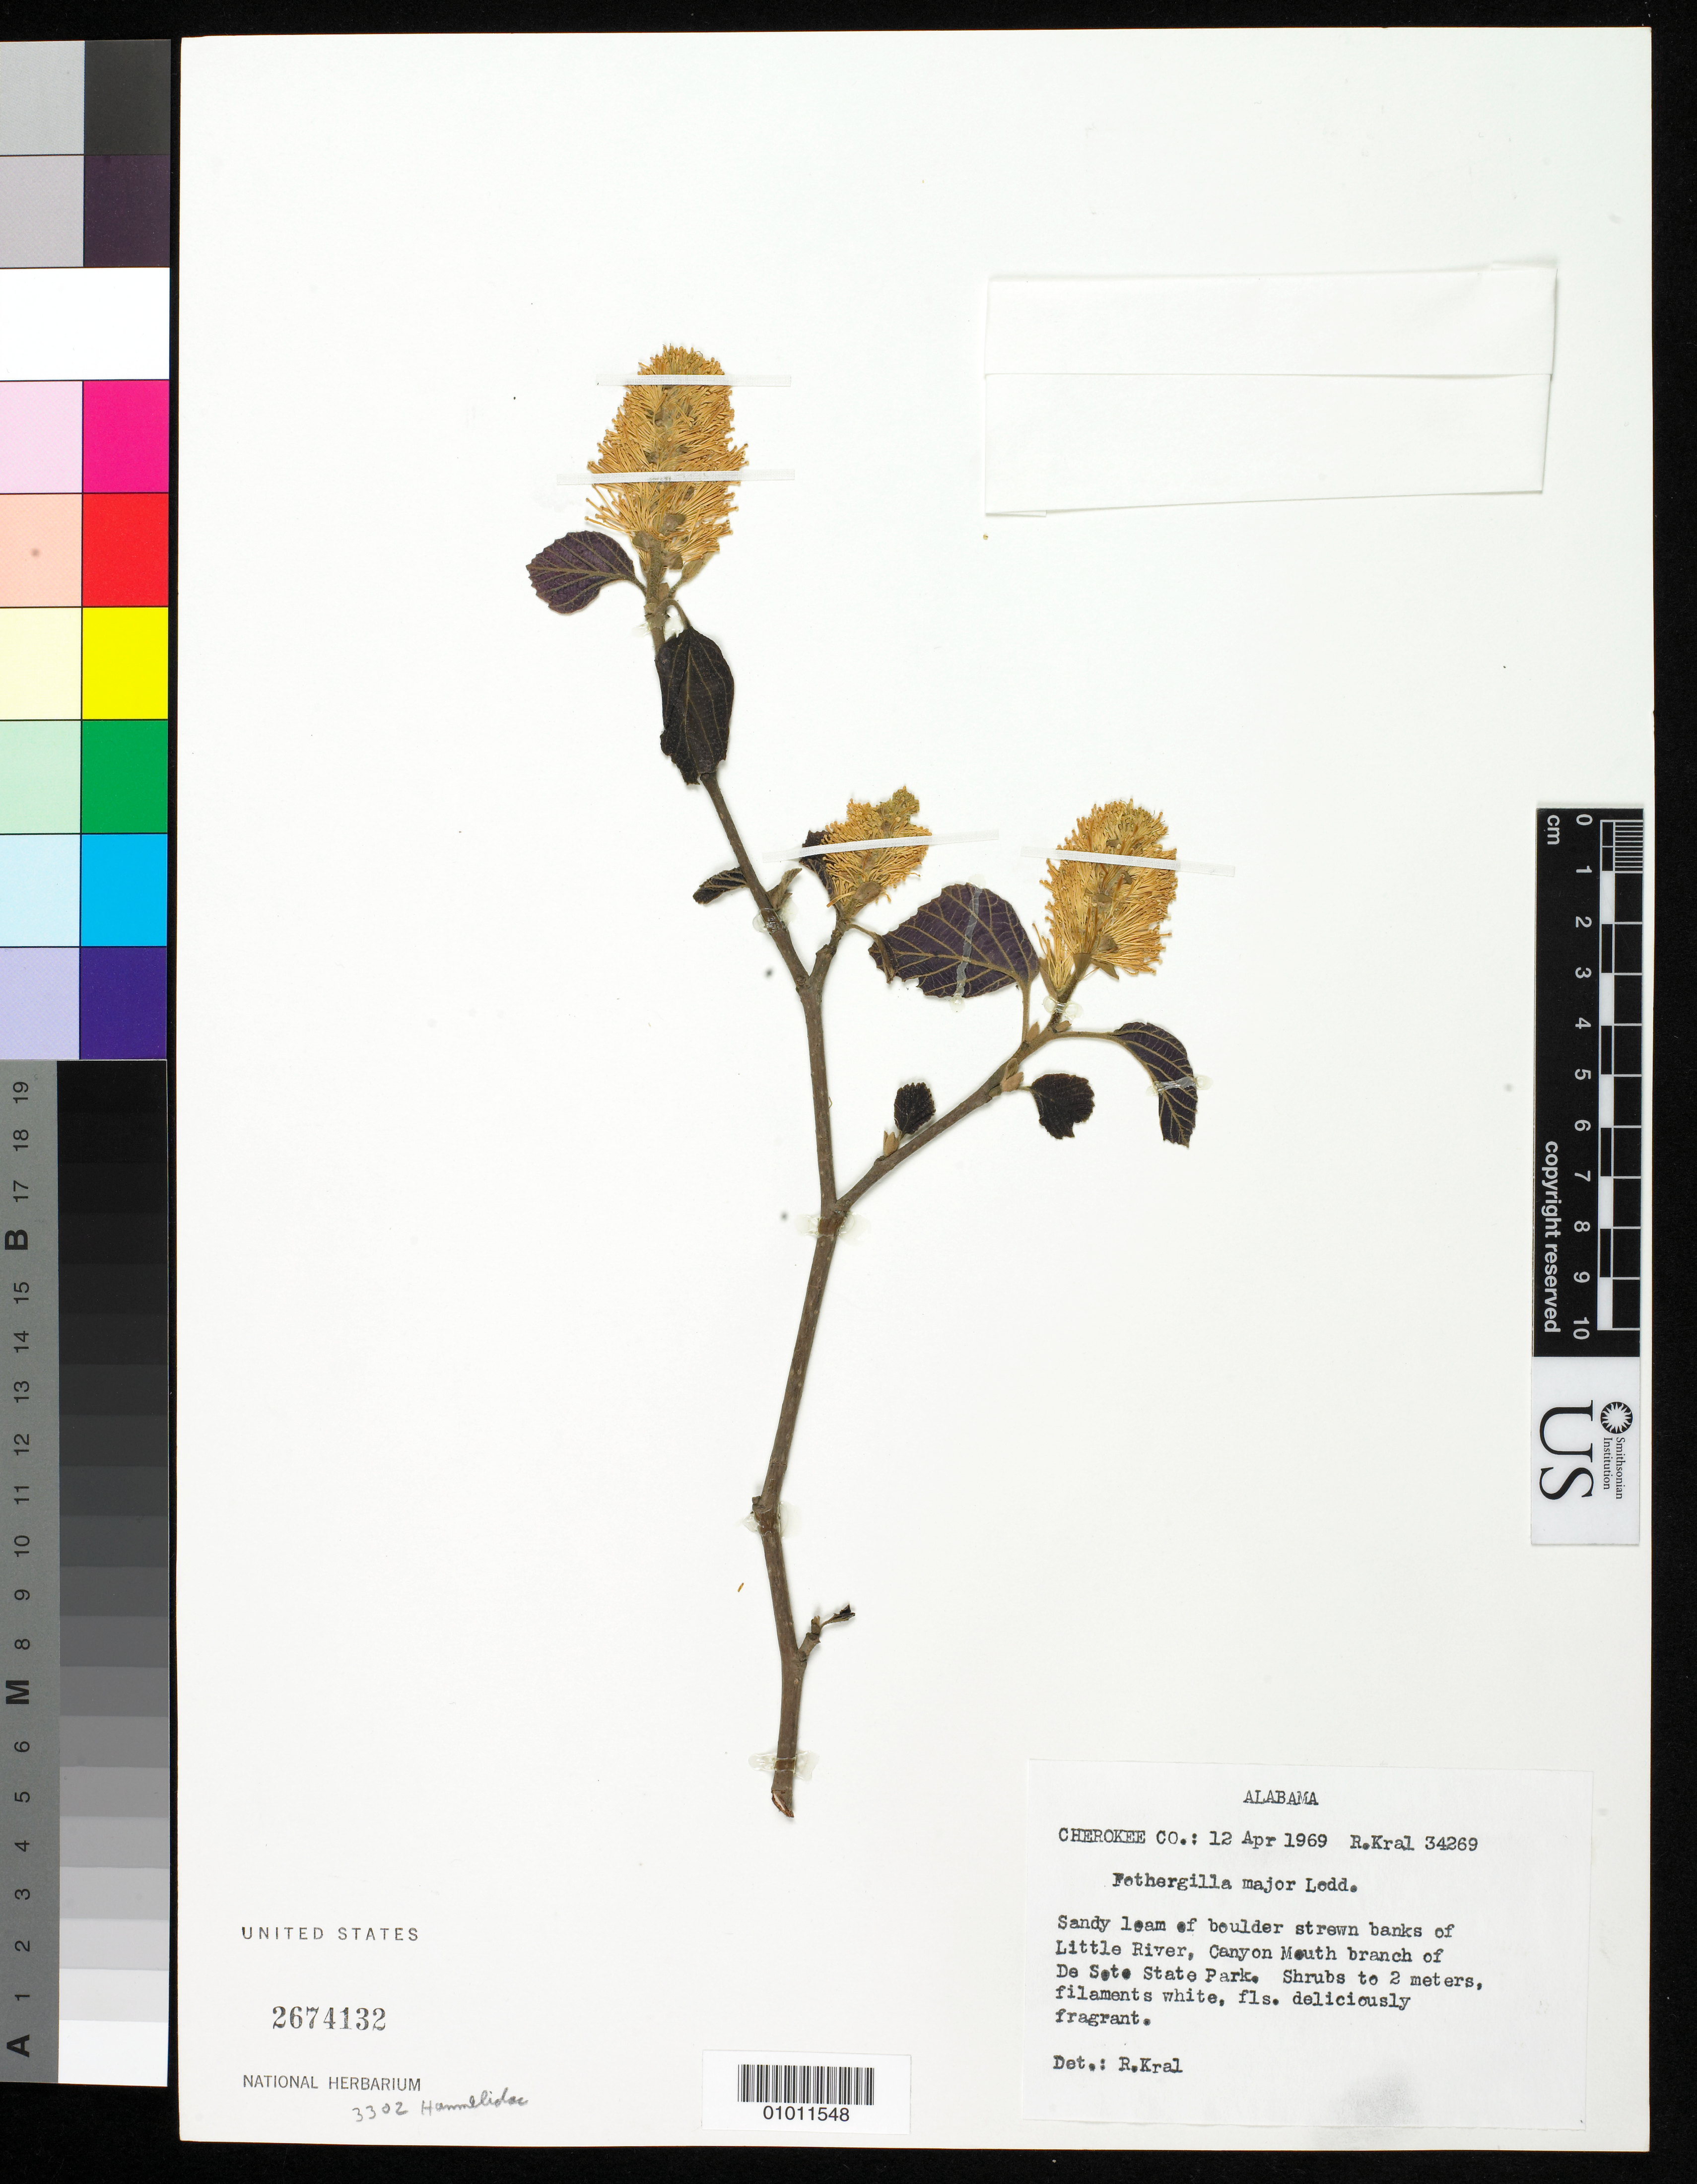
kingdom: Plantae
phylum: Tracheophyta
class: Magnoliopsida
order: Saxifragales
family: Hamamelidaceae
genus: Fothergilla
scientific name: Fothergilla major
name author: Lodd.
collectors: R. Kral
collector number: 34269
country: United States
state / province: Alabama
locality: Little River, De Soto State Park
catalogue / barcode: US 2674132